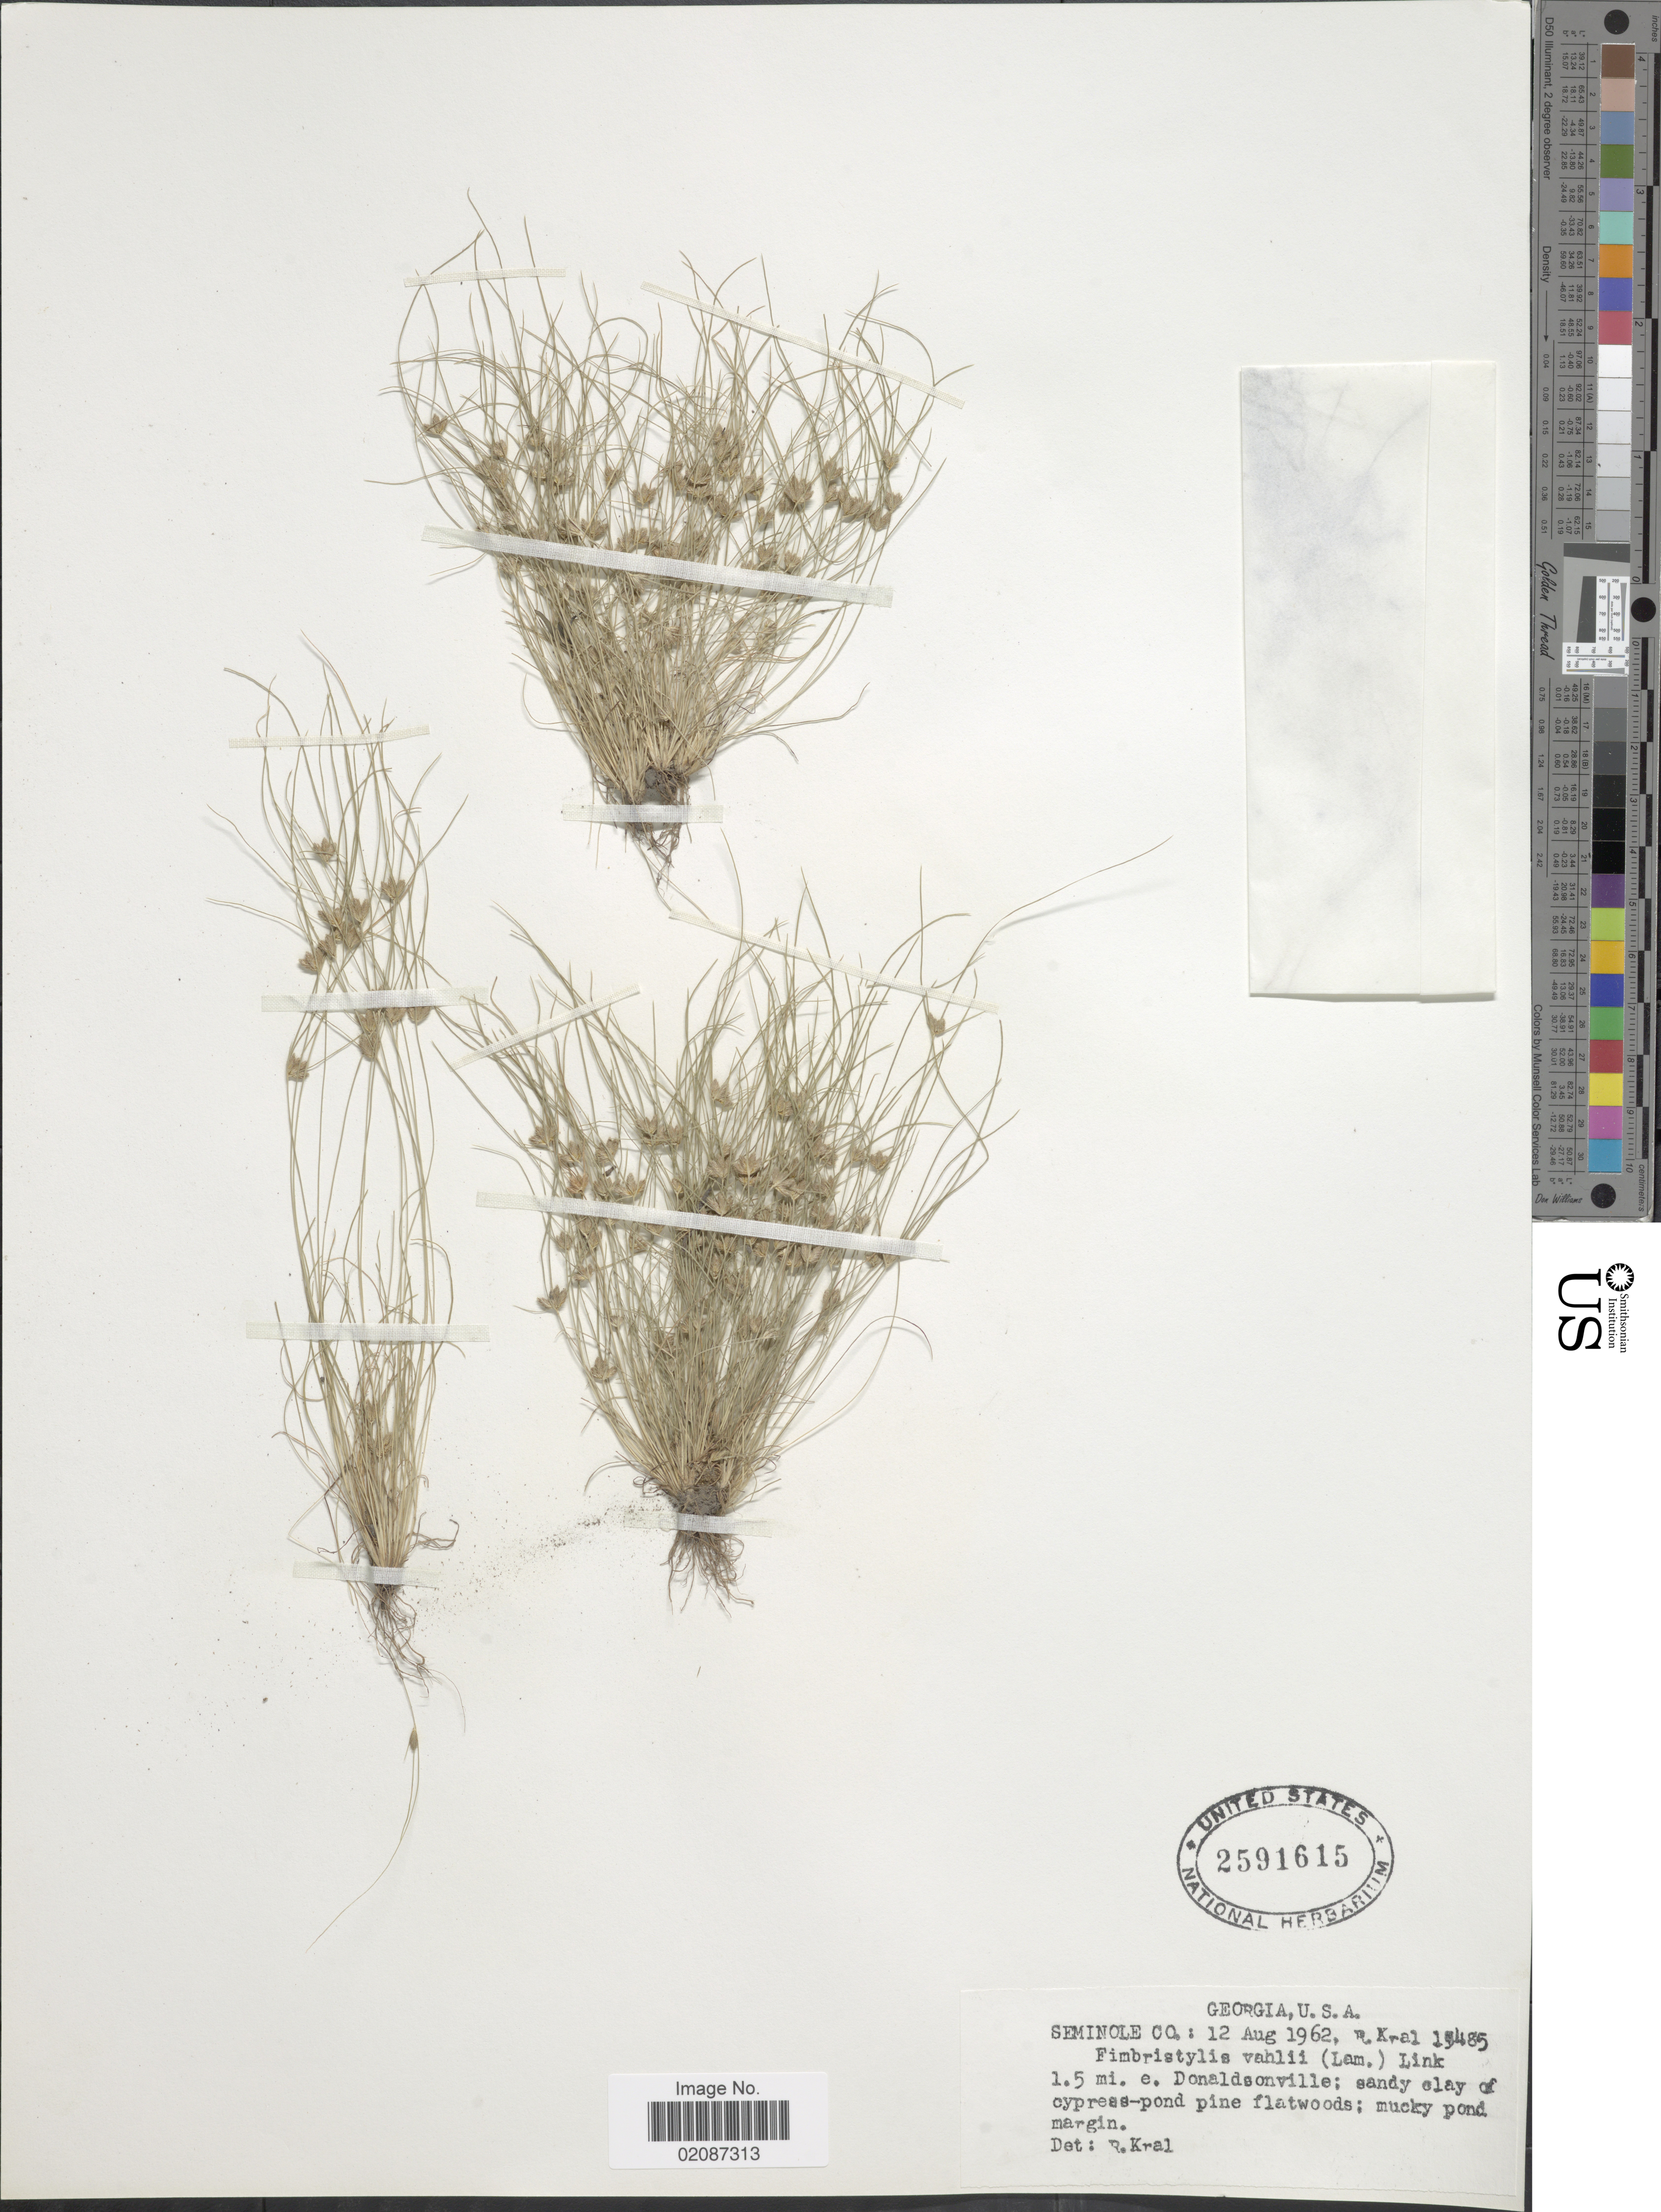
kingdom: Plantae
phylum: Tracheophyta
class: Liliopsida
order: Poales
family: Cyperaceae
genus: Fimbristylis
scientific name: Fimbristylis vahlii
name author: (Lam.) Link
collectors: R. Kral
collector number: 15485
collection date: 1962-08-12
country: United States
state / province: Georgia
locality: Seminole Co.: 1.5. mi. e. Donaldsonville: sandy clay of cypress-pond flatwoods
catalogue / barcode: US 2591615